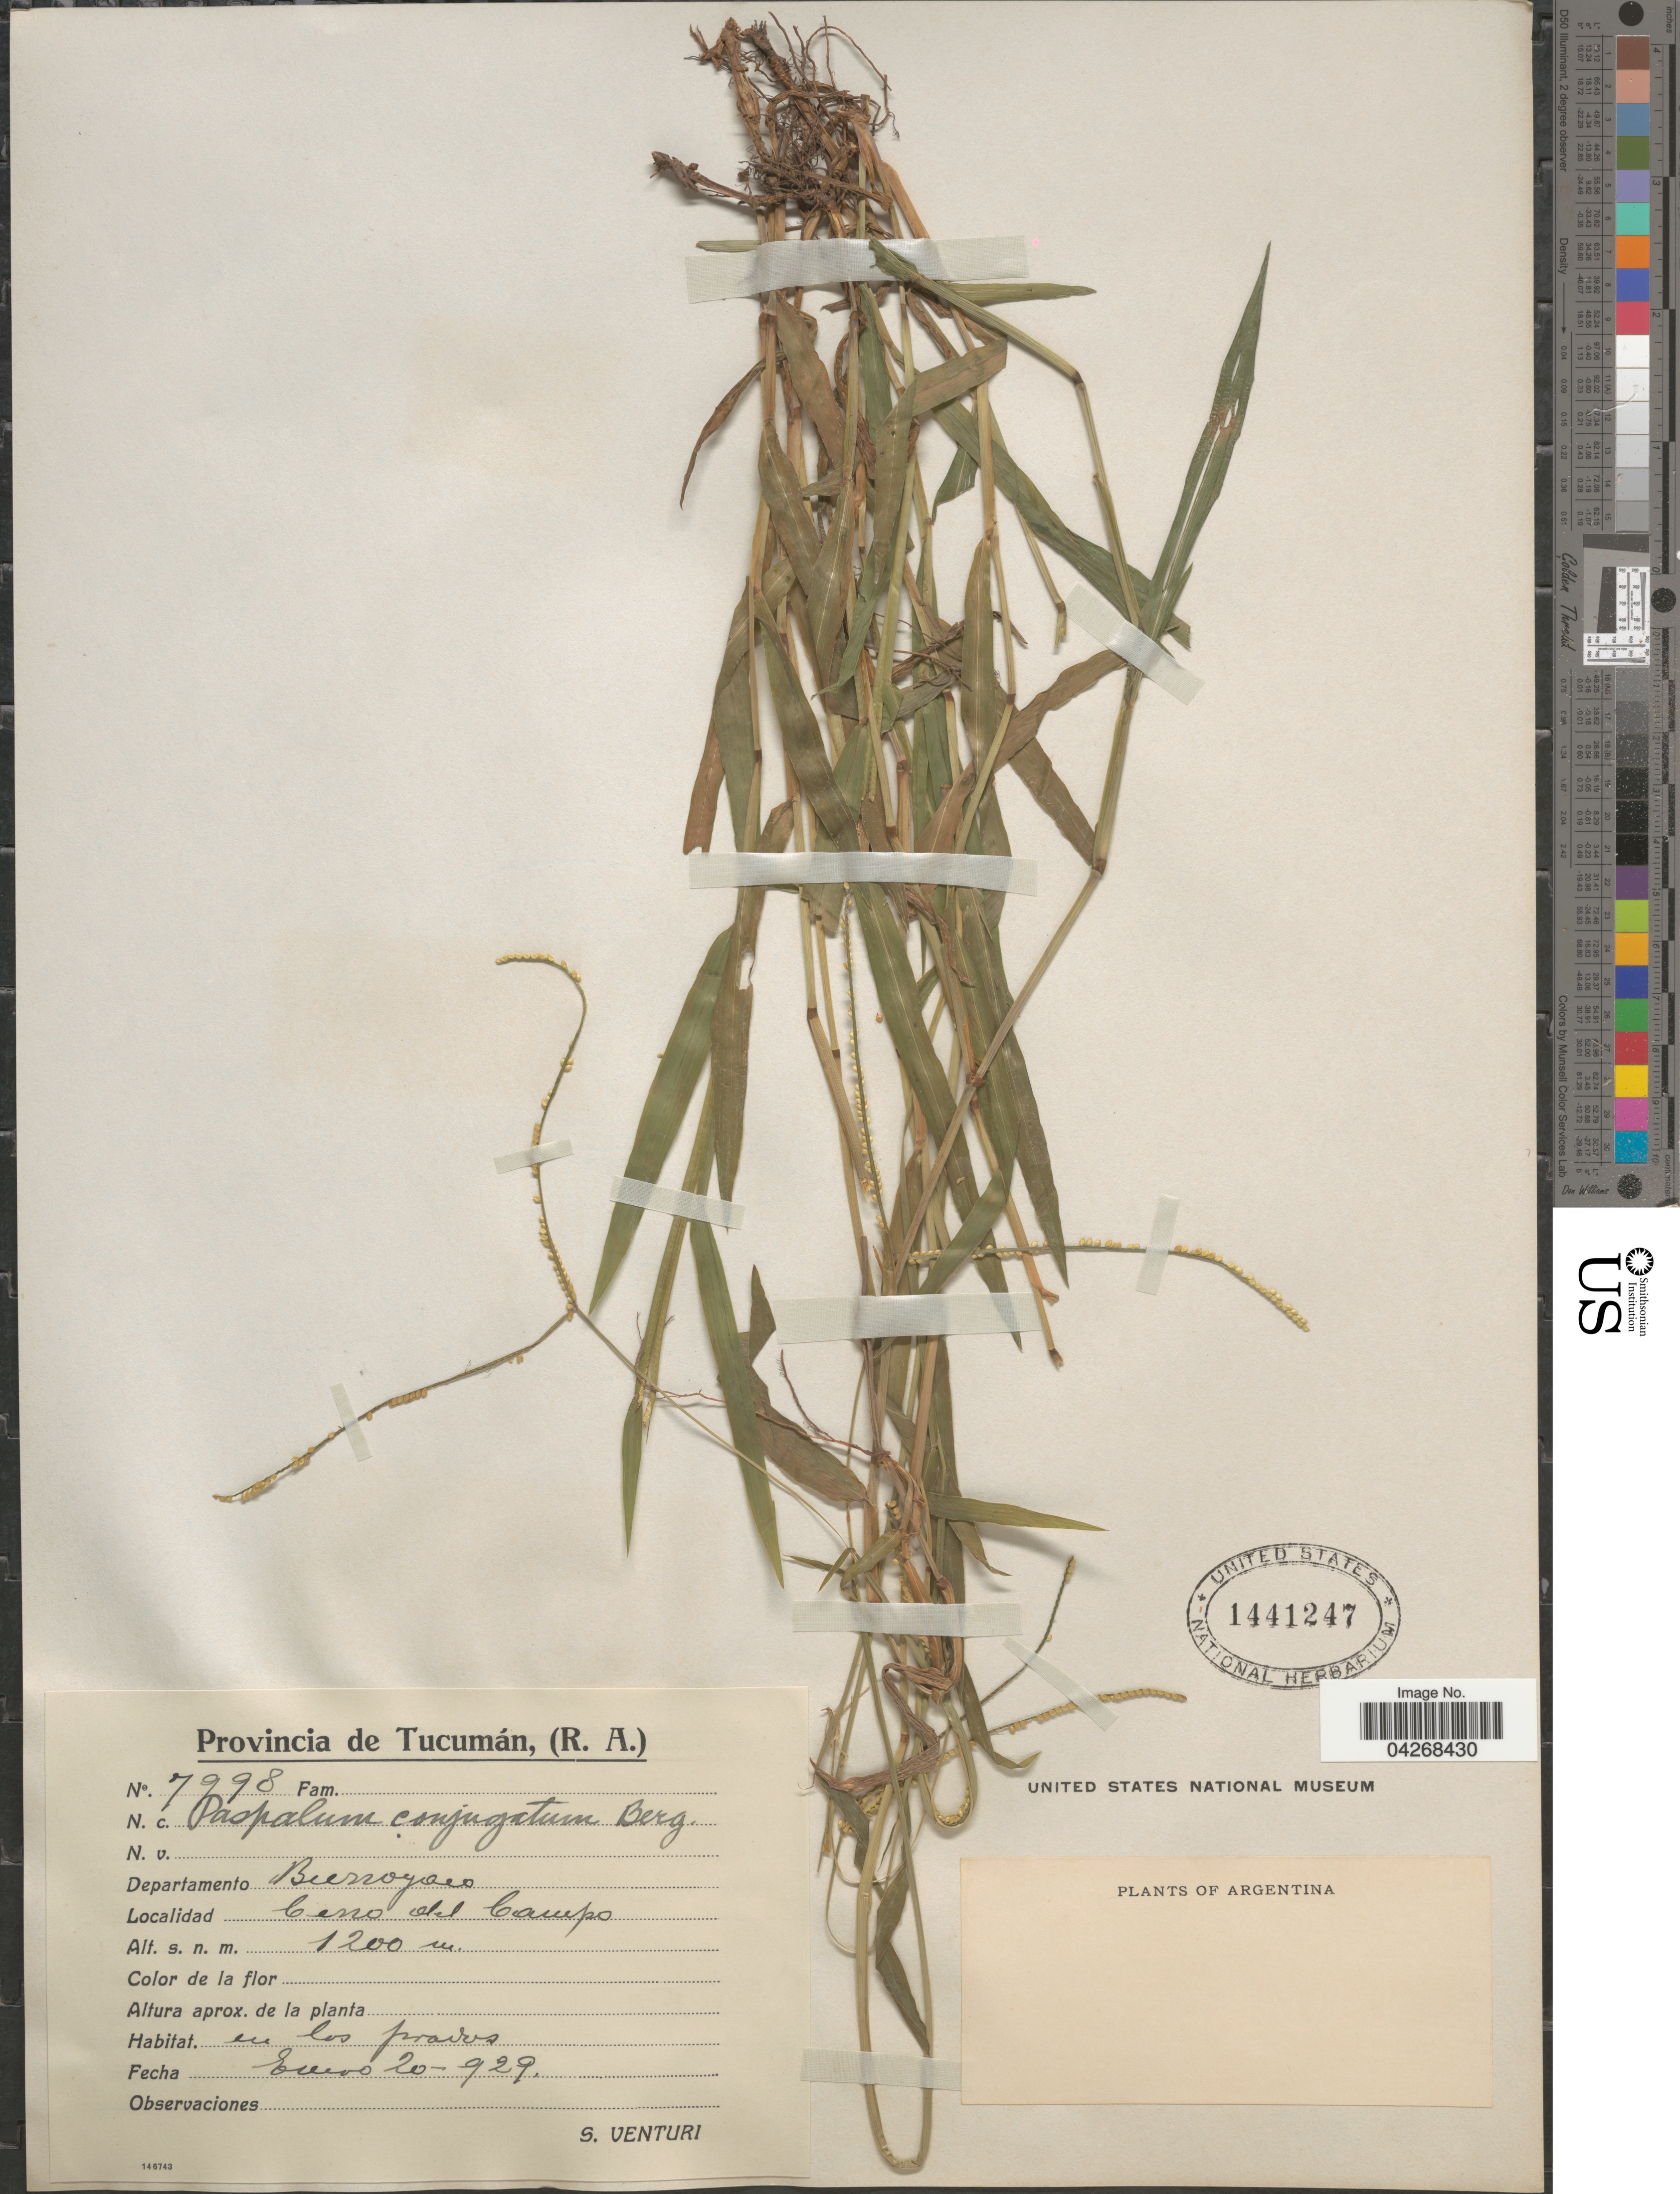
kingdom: Plantae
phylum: Tracheophyta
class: Liliopsida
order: Poales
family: Poaceae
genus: Paspalum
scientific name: Paspalum conjugatum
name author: P.J. Bergius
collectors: S. Venturi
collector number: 7998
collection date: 1929-01-20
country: Argentina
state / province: Tucuman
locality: Departamento Burruyacú. Cerro del Campo.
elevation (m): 1200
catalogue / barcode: US 1441247